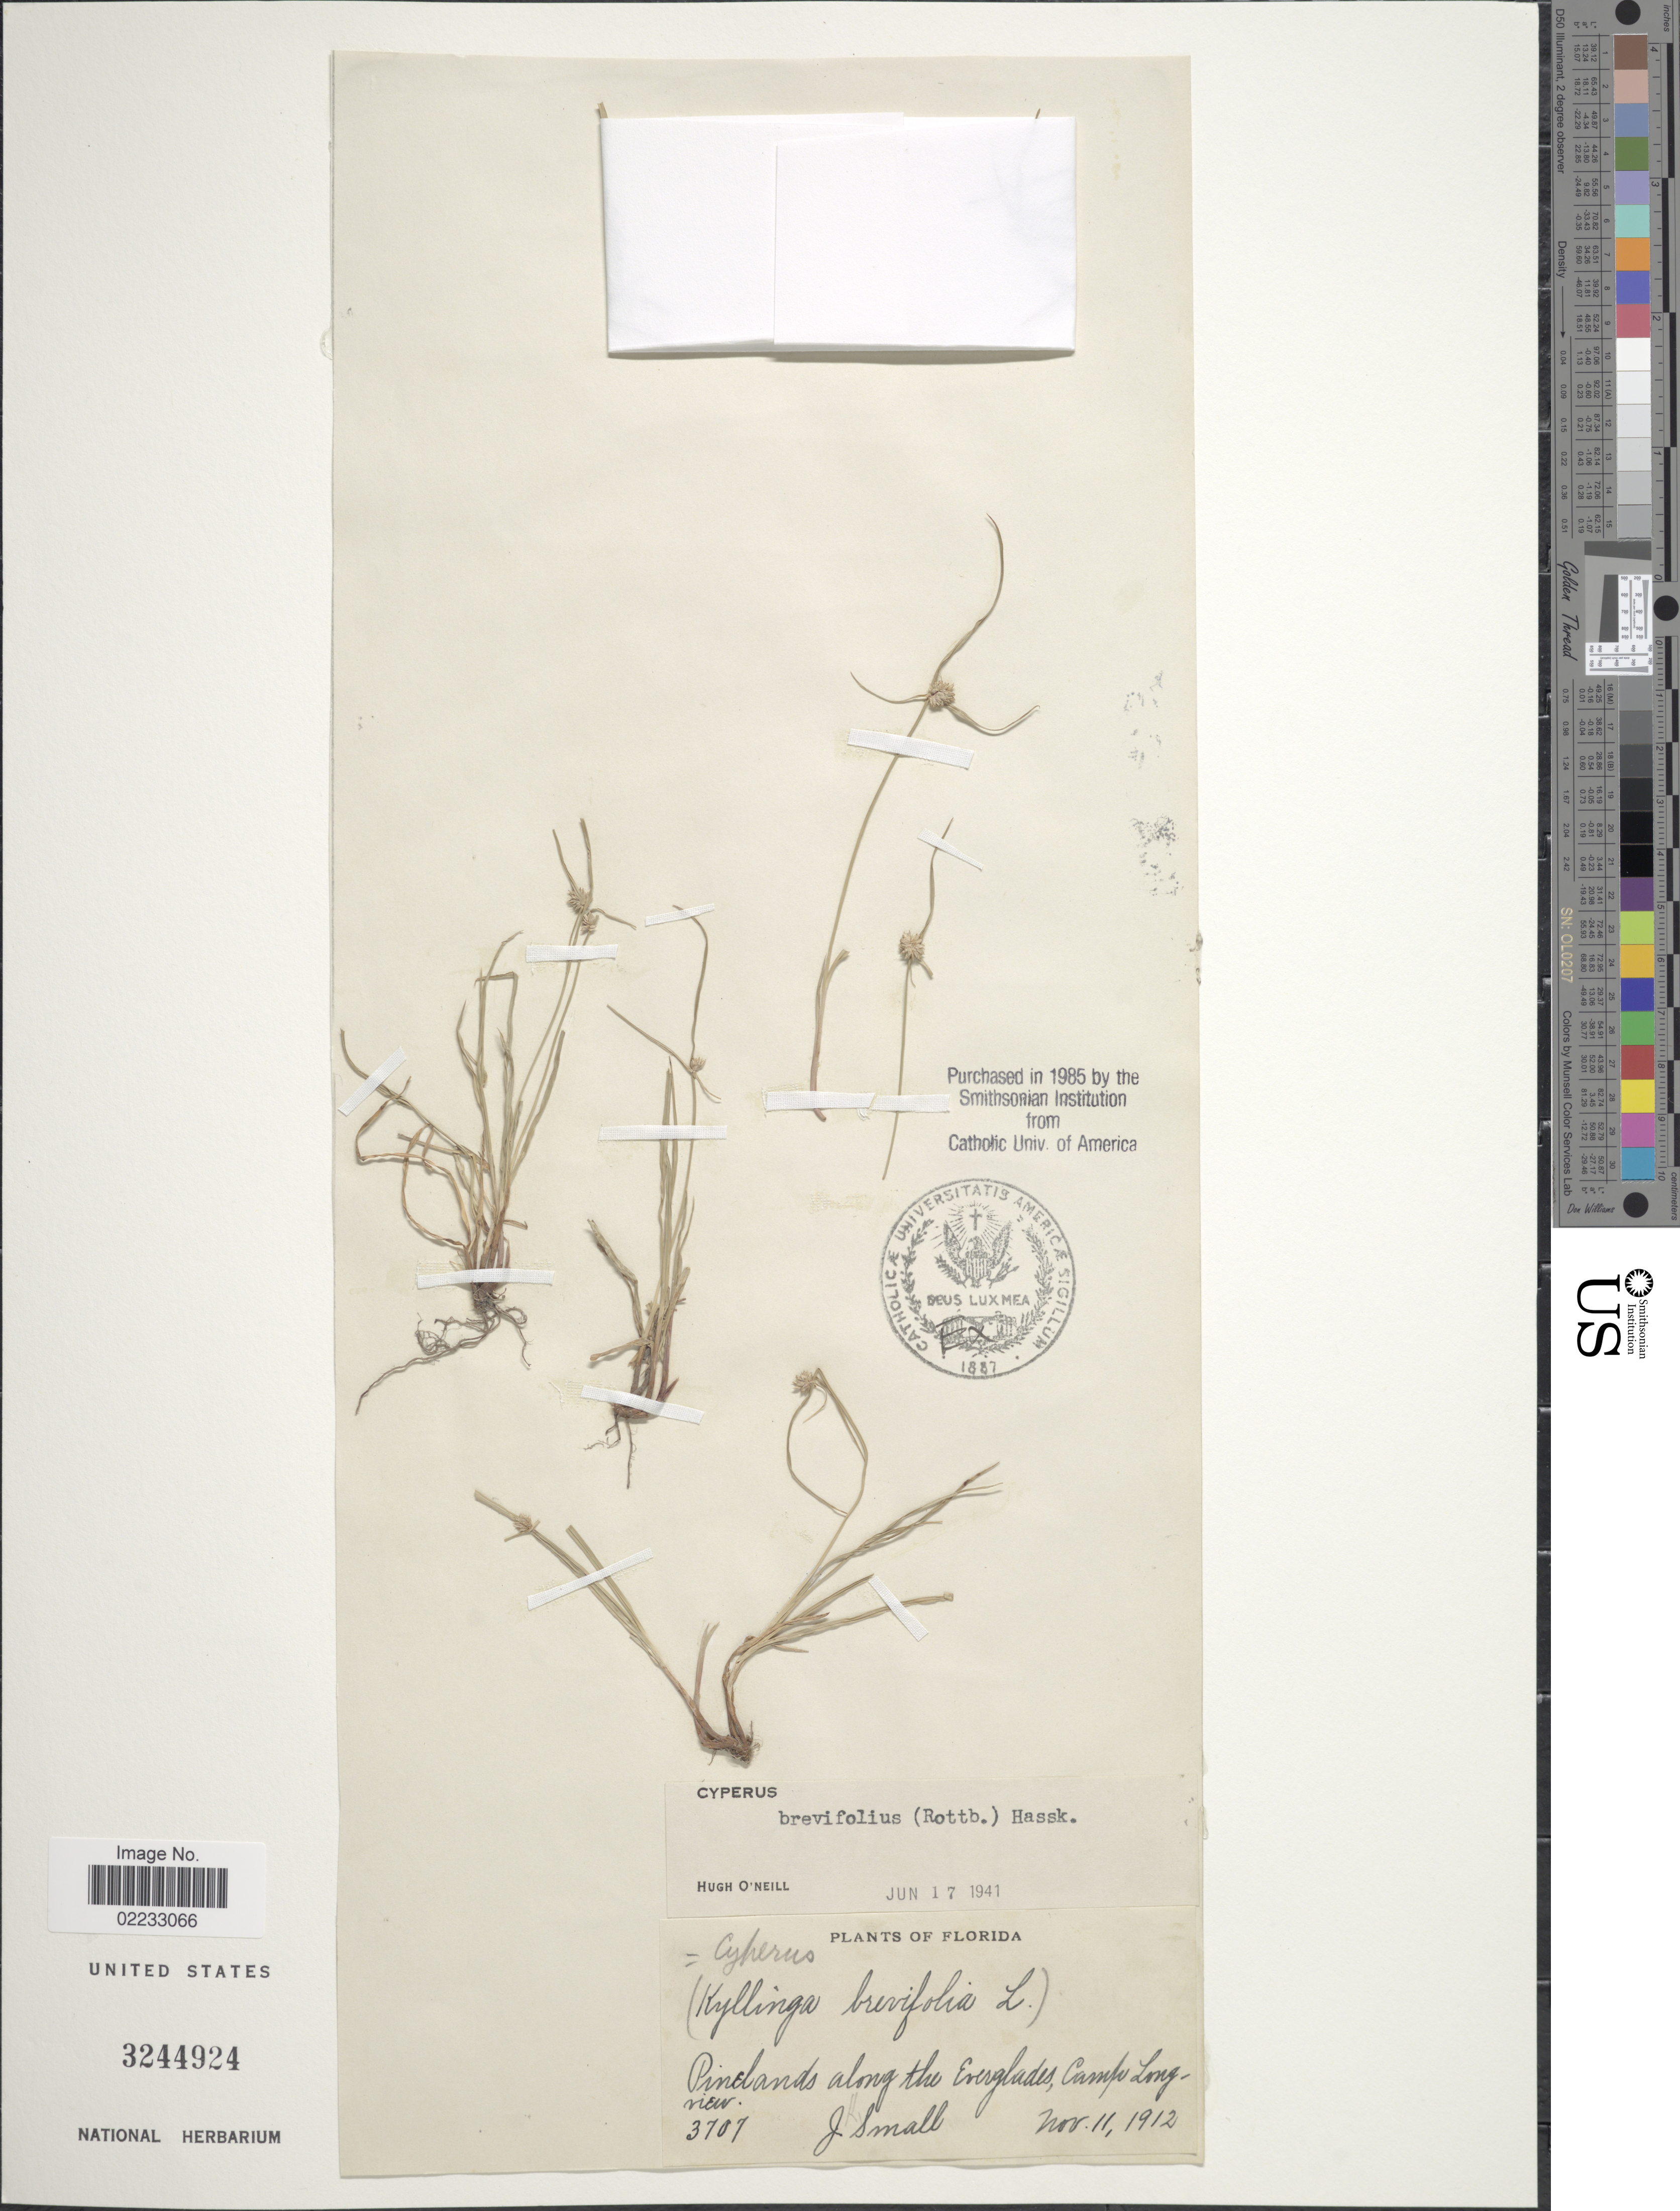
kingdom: Plantae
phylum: Tracheophyta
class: Liliopsida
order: Poales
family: Cyperaceae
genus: Cyperus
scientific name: Cyperus brevifolius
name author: (Rottb.) Hassk.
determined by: Strong, M. T., (US), Smithsonian Institution - National Museum of Natural History (UNITED STATES)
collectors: J. Small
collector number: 3707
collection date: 1912-11-11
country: United States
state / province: Florida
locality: Along the Everglades, Camp Longview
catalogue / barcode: US 3244924